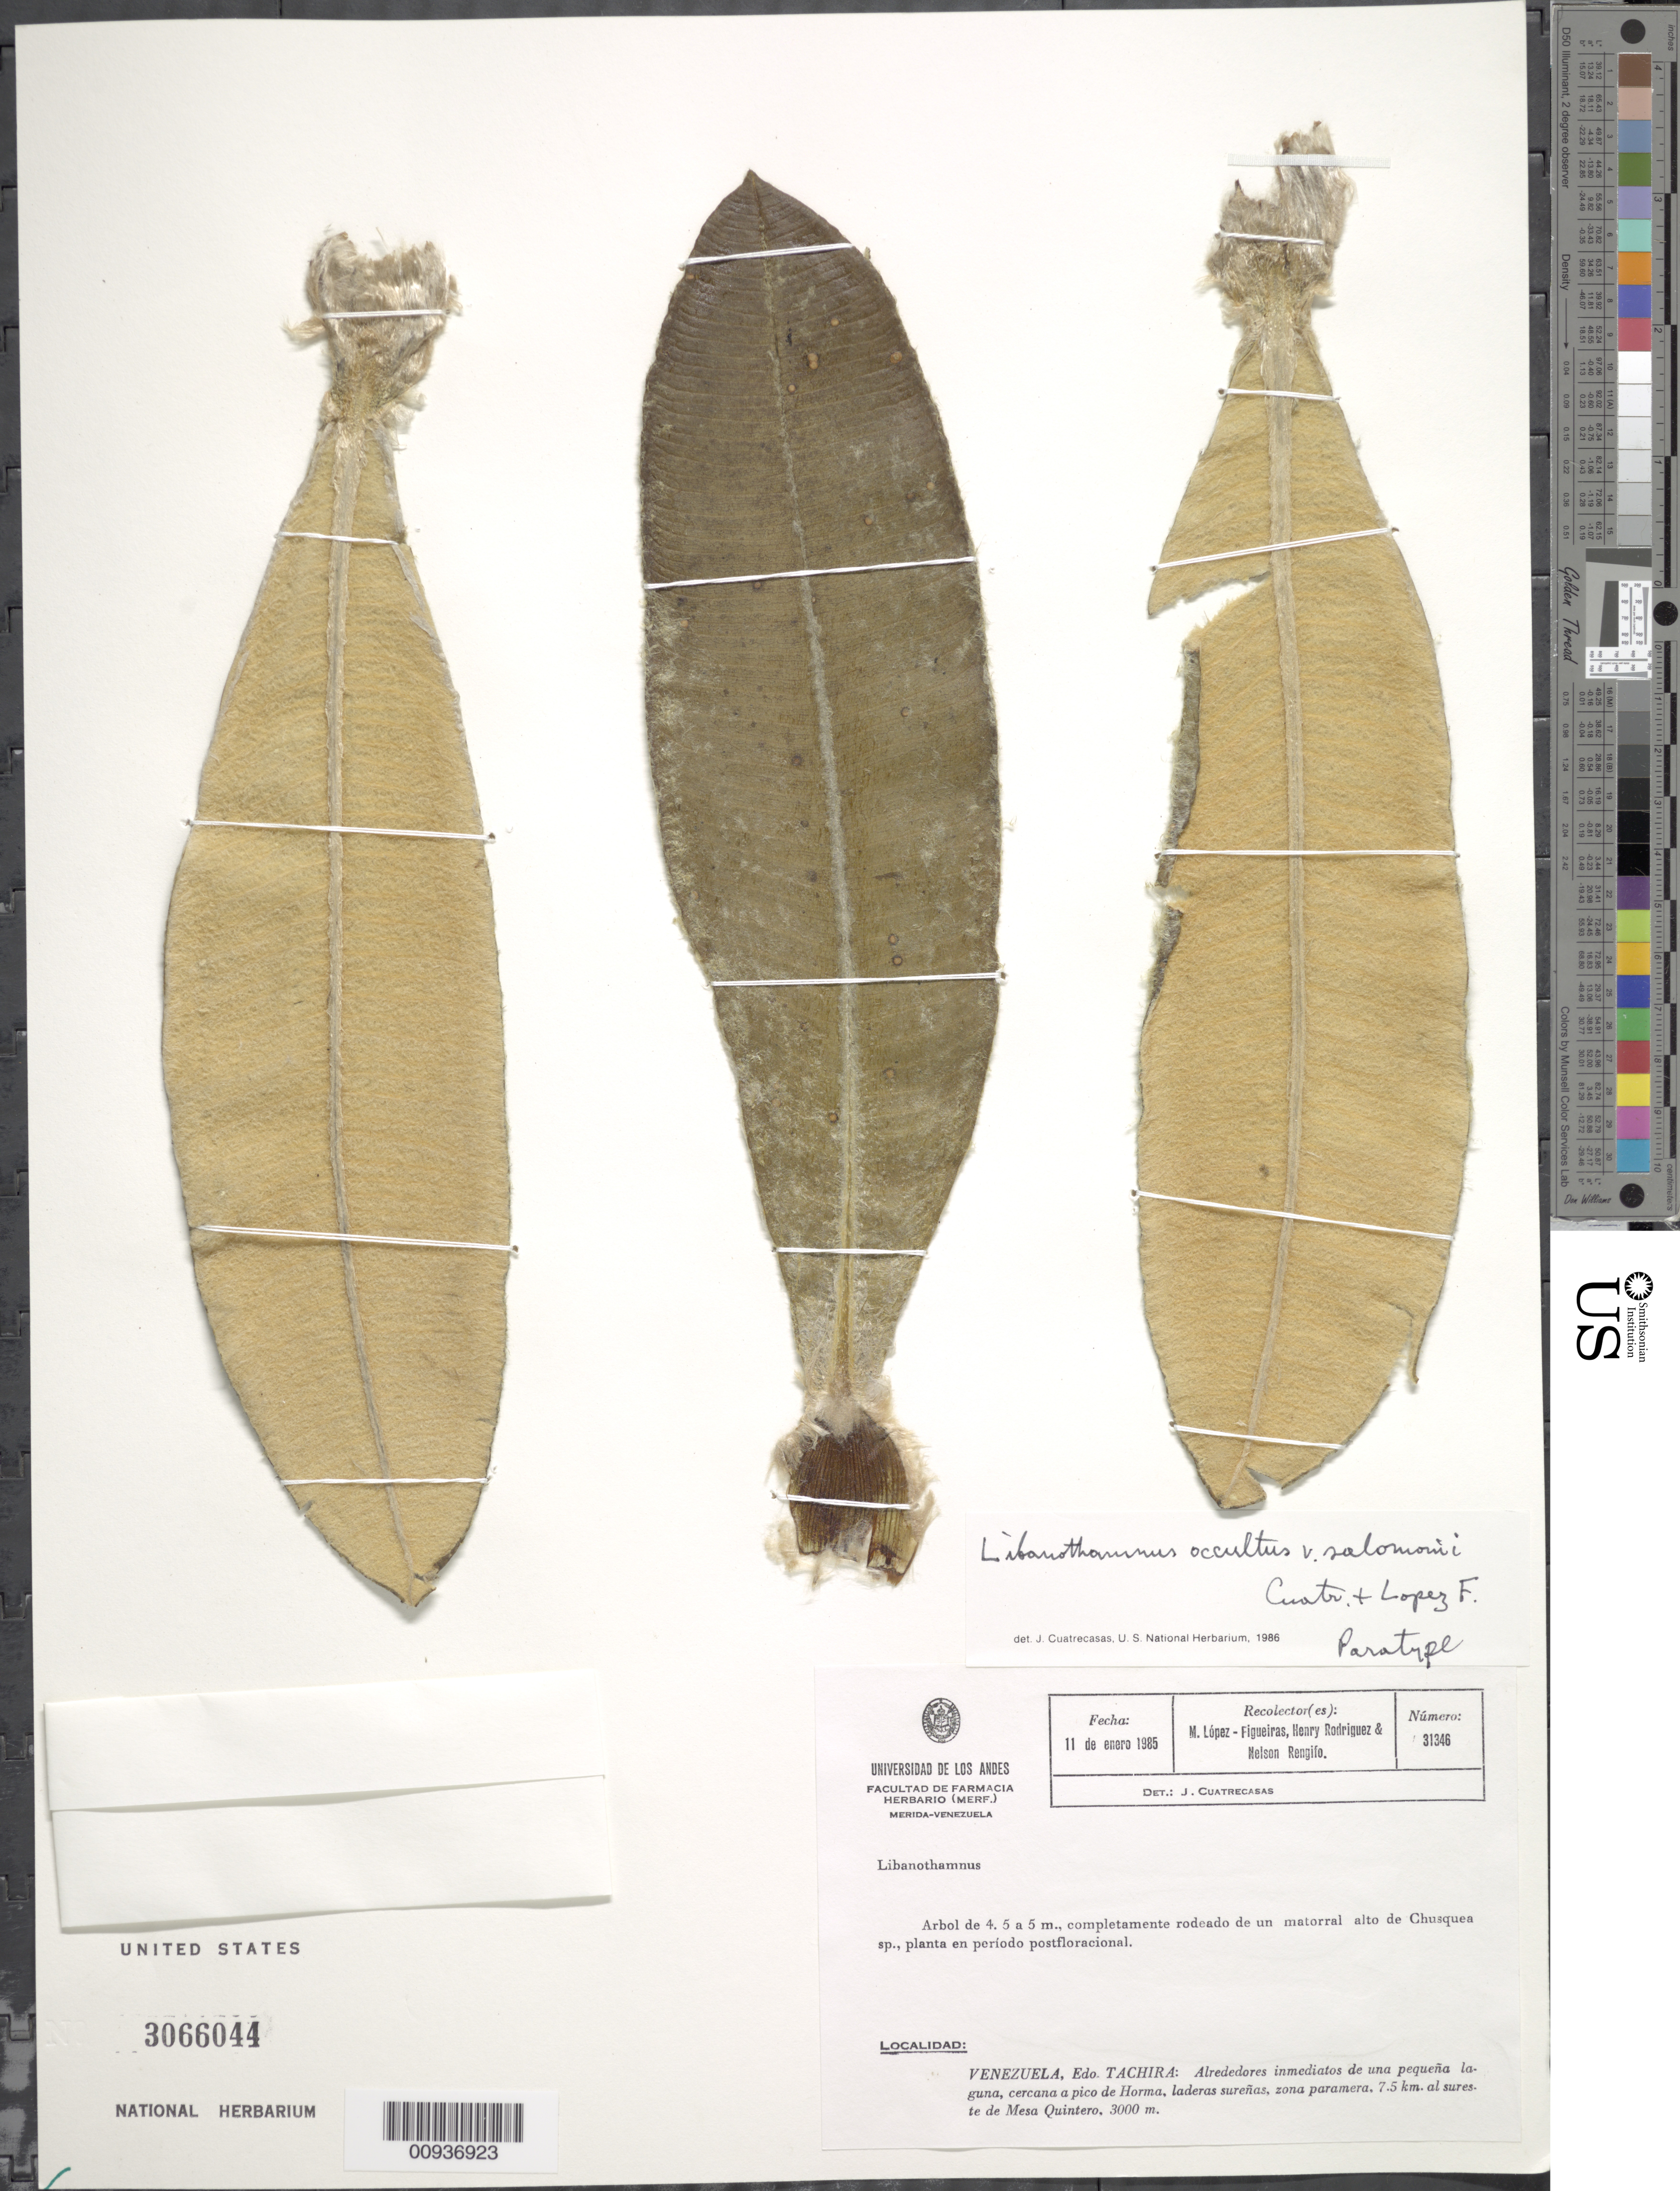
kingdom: Plantae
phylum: Tracheophyta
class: Magnoliopsida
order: Asterales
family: Asteraceae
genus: Libanothamnus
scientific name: Libanothamnus occultus subsp. occultus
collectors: M. López Figueiras, H. A. Rodriguez & N. Rengifo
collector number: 31346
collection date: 1985-01-11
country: Venezuela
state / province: Tachira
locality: Alrededores immediatos de una pequena laguna, cercana a pico de Horm, laderas surenas, zona paramera, 7.5 km al sureste de Mesa Quintero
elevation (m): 3000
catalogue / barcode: US 3066044